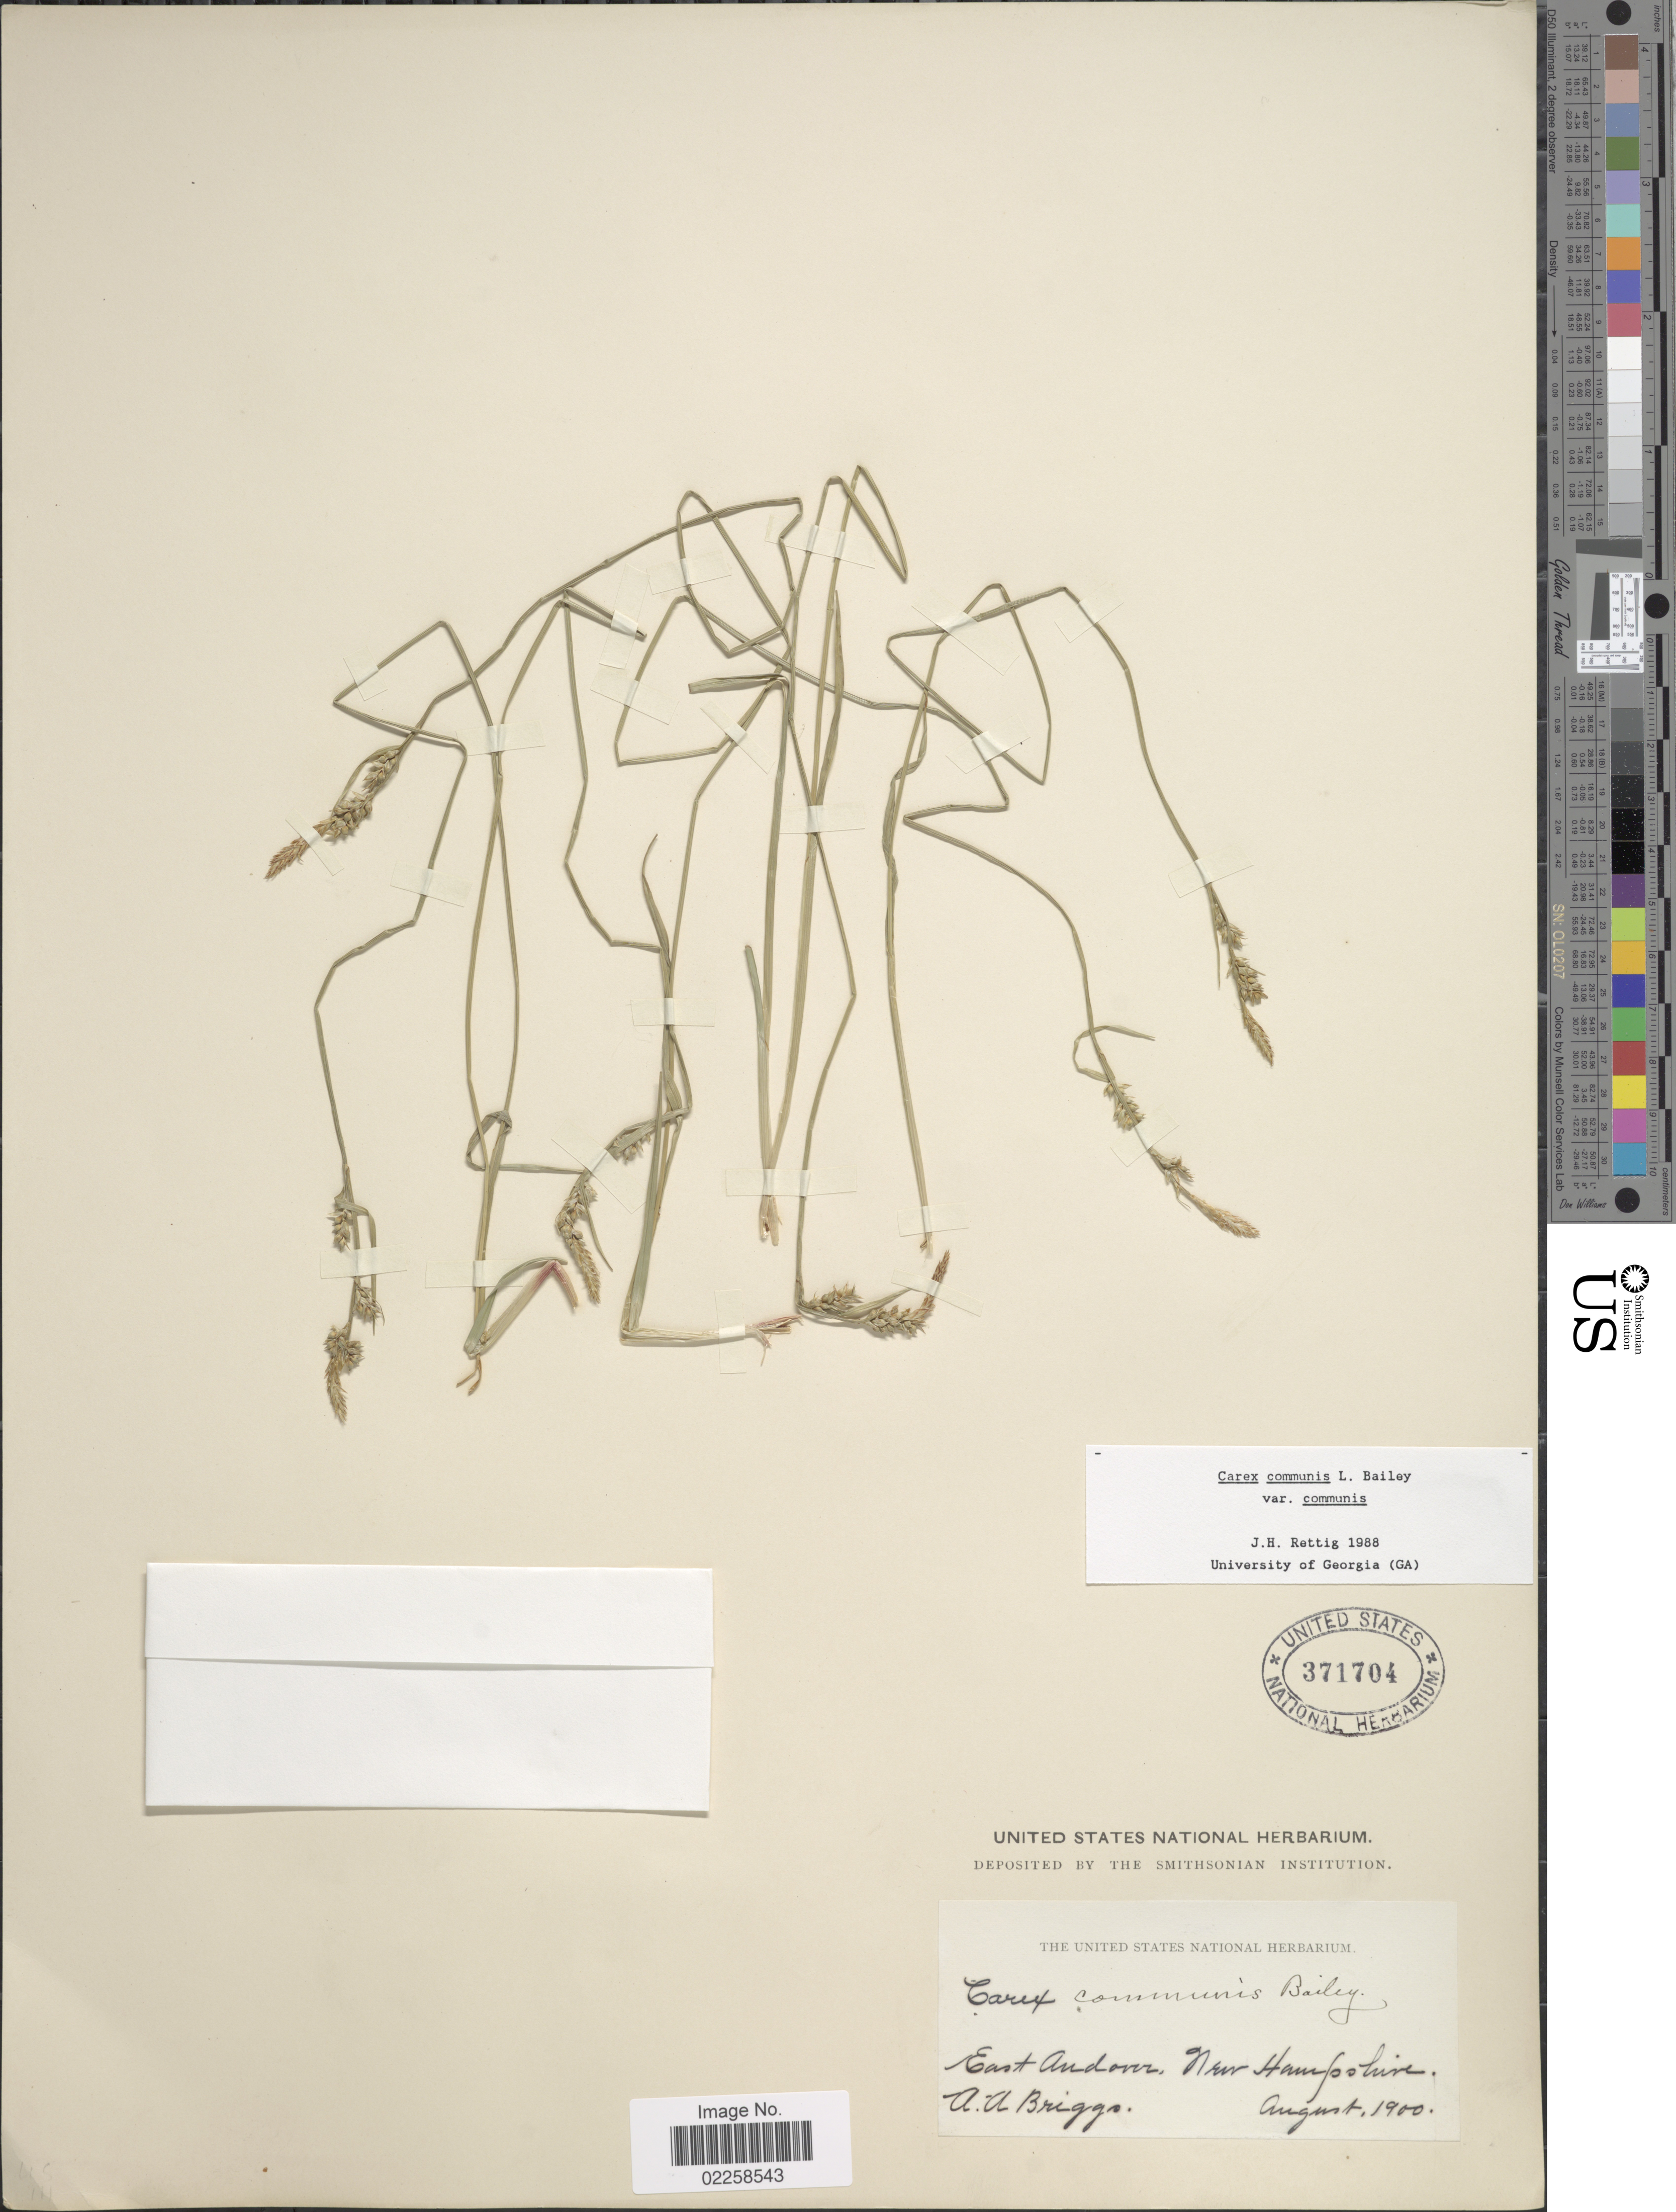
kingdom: Plantae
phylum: Tracheophyta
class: Liliopsida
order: Poales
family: Cyperaceae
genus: Carex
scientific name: Carex communis var. communis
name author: L.H. Bailey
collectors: A. Briggs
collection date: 1900-08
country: United States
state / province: New Hampshire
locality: East Andover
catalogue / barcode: US 371704